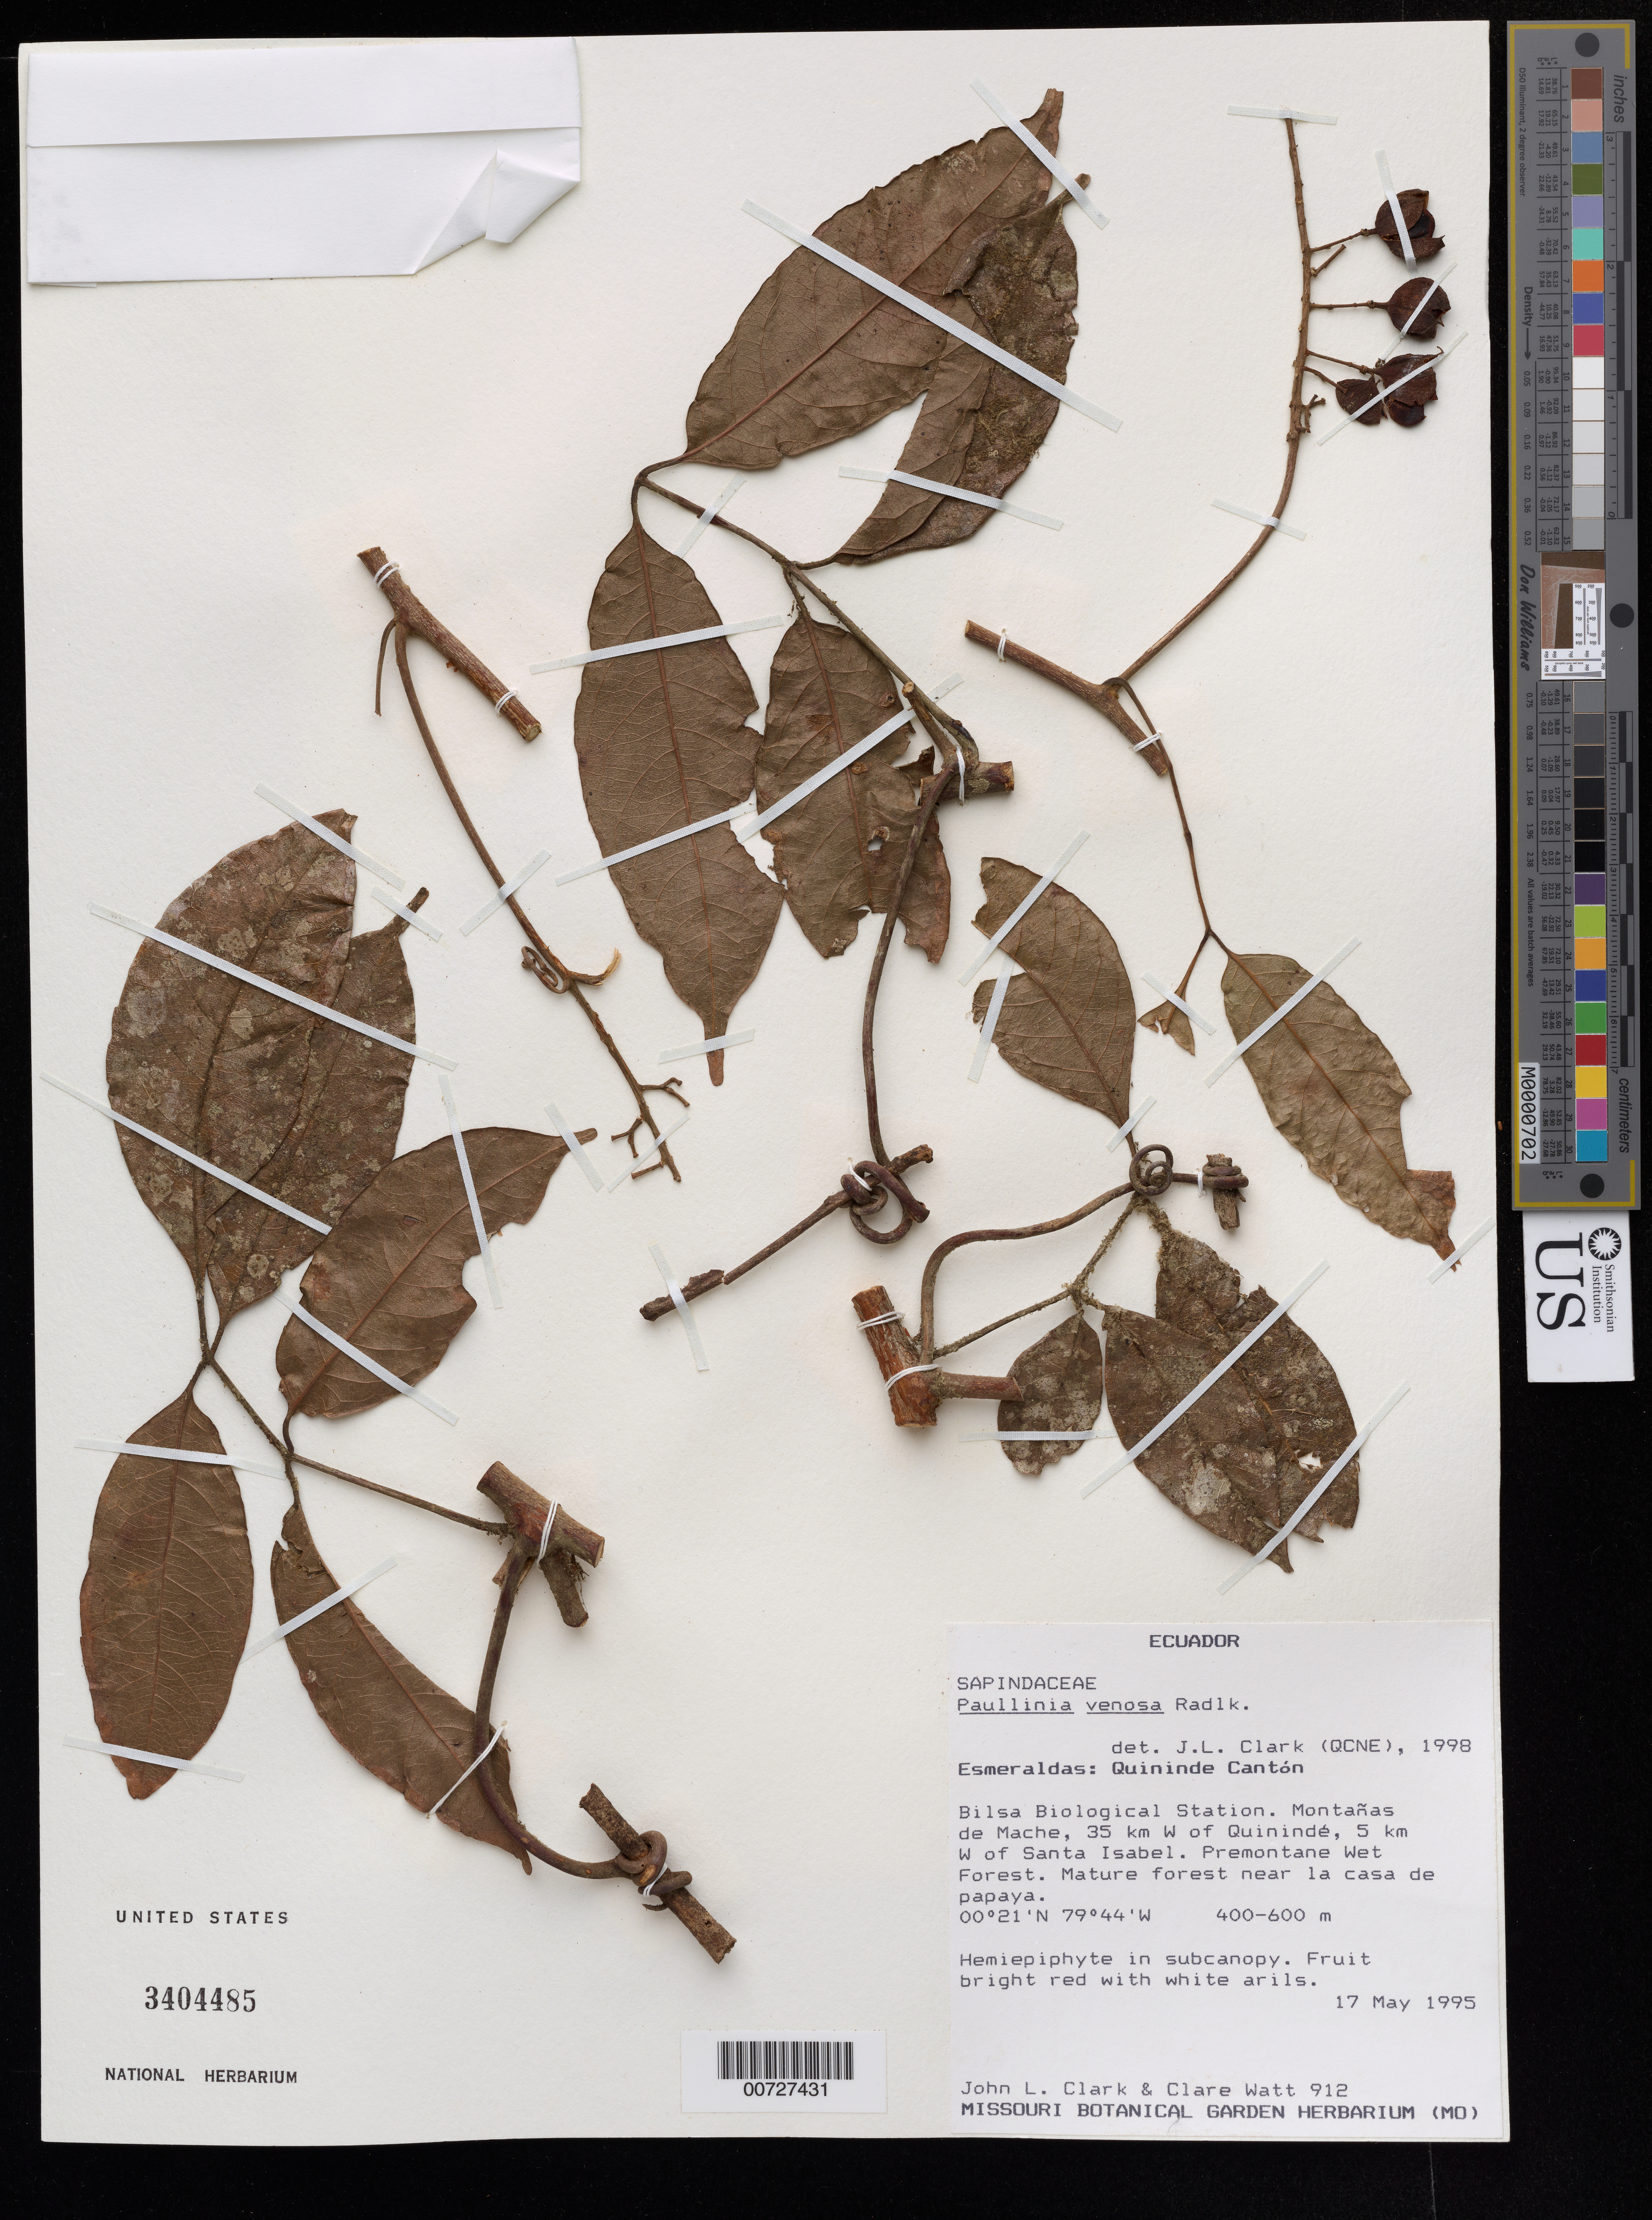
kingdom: Plantae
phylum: Tracheophyta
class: Magnoliopsida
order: Sapindales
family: Sapindaceae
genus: Paullinia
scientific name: Paullinia venosa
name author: Radlk.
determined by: Clark, J. L., (SEL), The Marie Selby Botanical Garden (UNITED STATES)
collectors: J. L. Clark & C. Watt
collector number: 00912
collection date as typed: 17 May 1995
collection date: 1995-05-17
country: Ecuador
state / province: Esmeraldas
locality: Quininde Cantón: Bilsa Biological Station. Montañas de Mache, 35 km W of Quinindé, 5 km W of Santa Isabel.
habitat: Premontane wet forest. Mature forest near la casa de papaya.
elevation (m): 400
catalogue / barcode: US 3404485